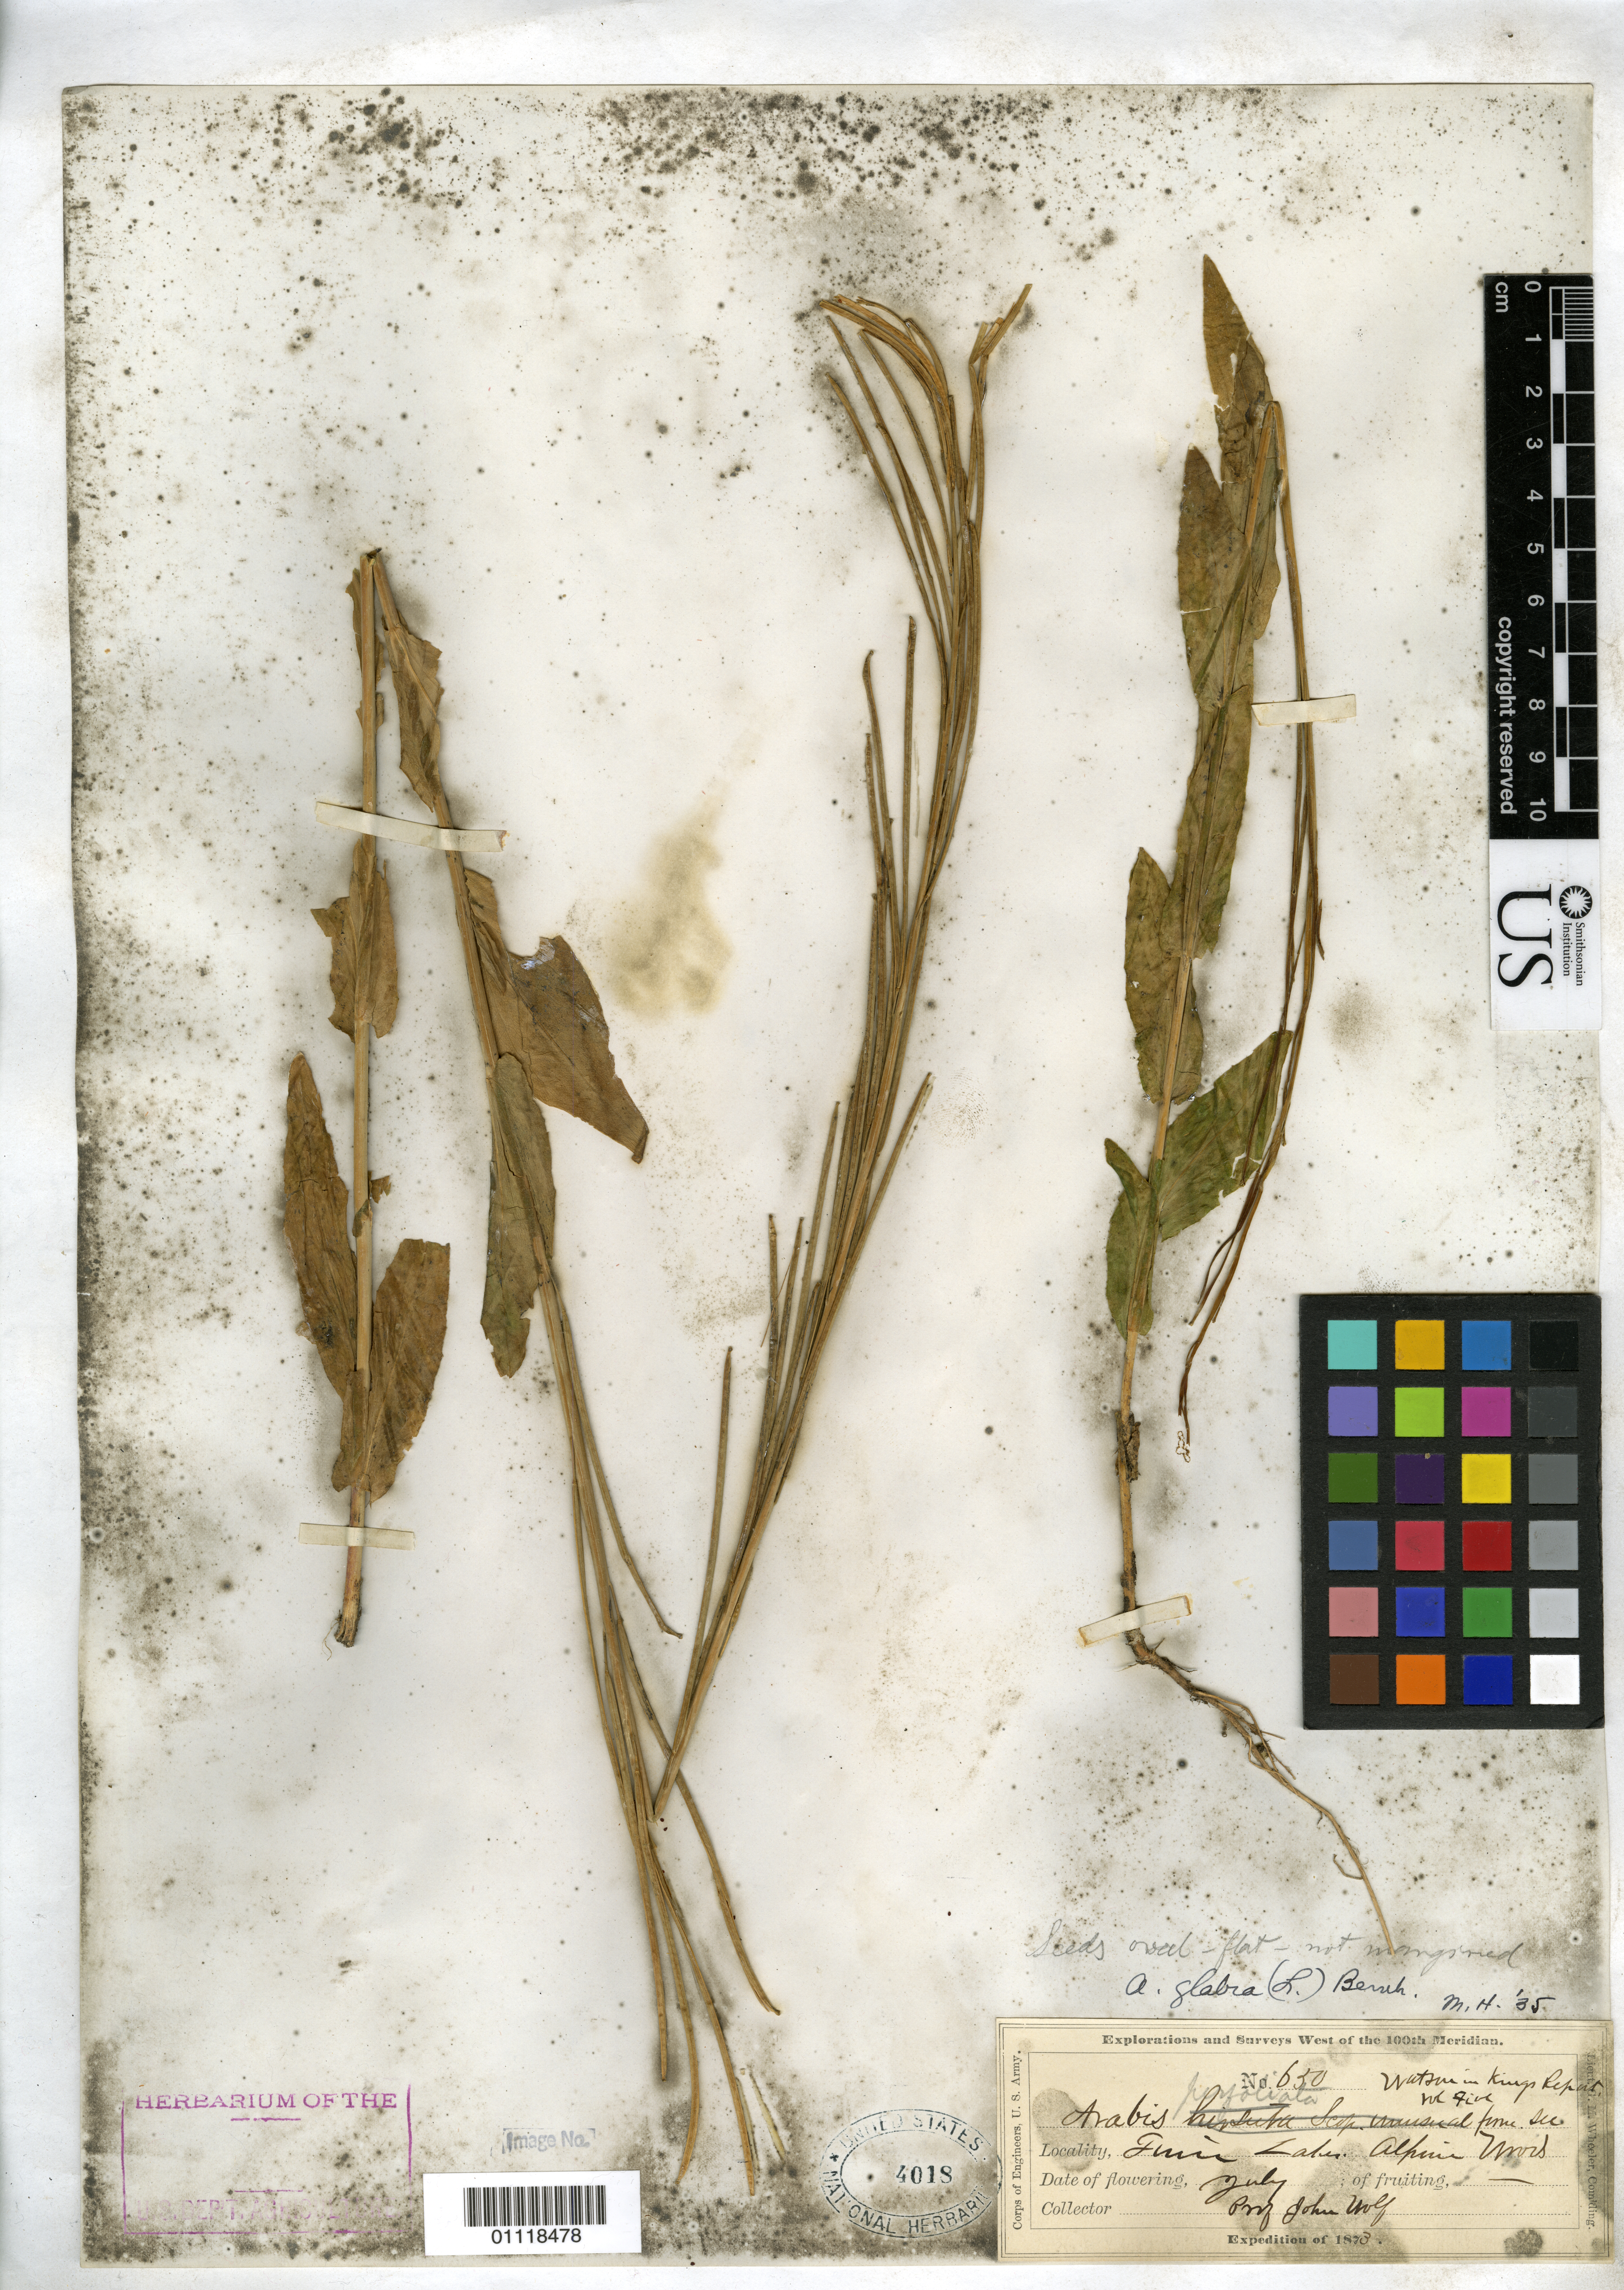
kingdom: Plantae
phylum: Tracheophyta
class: Magnoliopsida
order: Brassicales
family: Brassicaceae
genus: Turritis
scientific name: Turritis glabra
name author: L.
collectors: J. Wolf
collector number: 650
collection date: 1873-07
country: United States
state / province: Colorado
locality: Twin Lakes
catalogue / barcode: US 4018